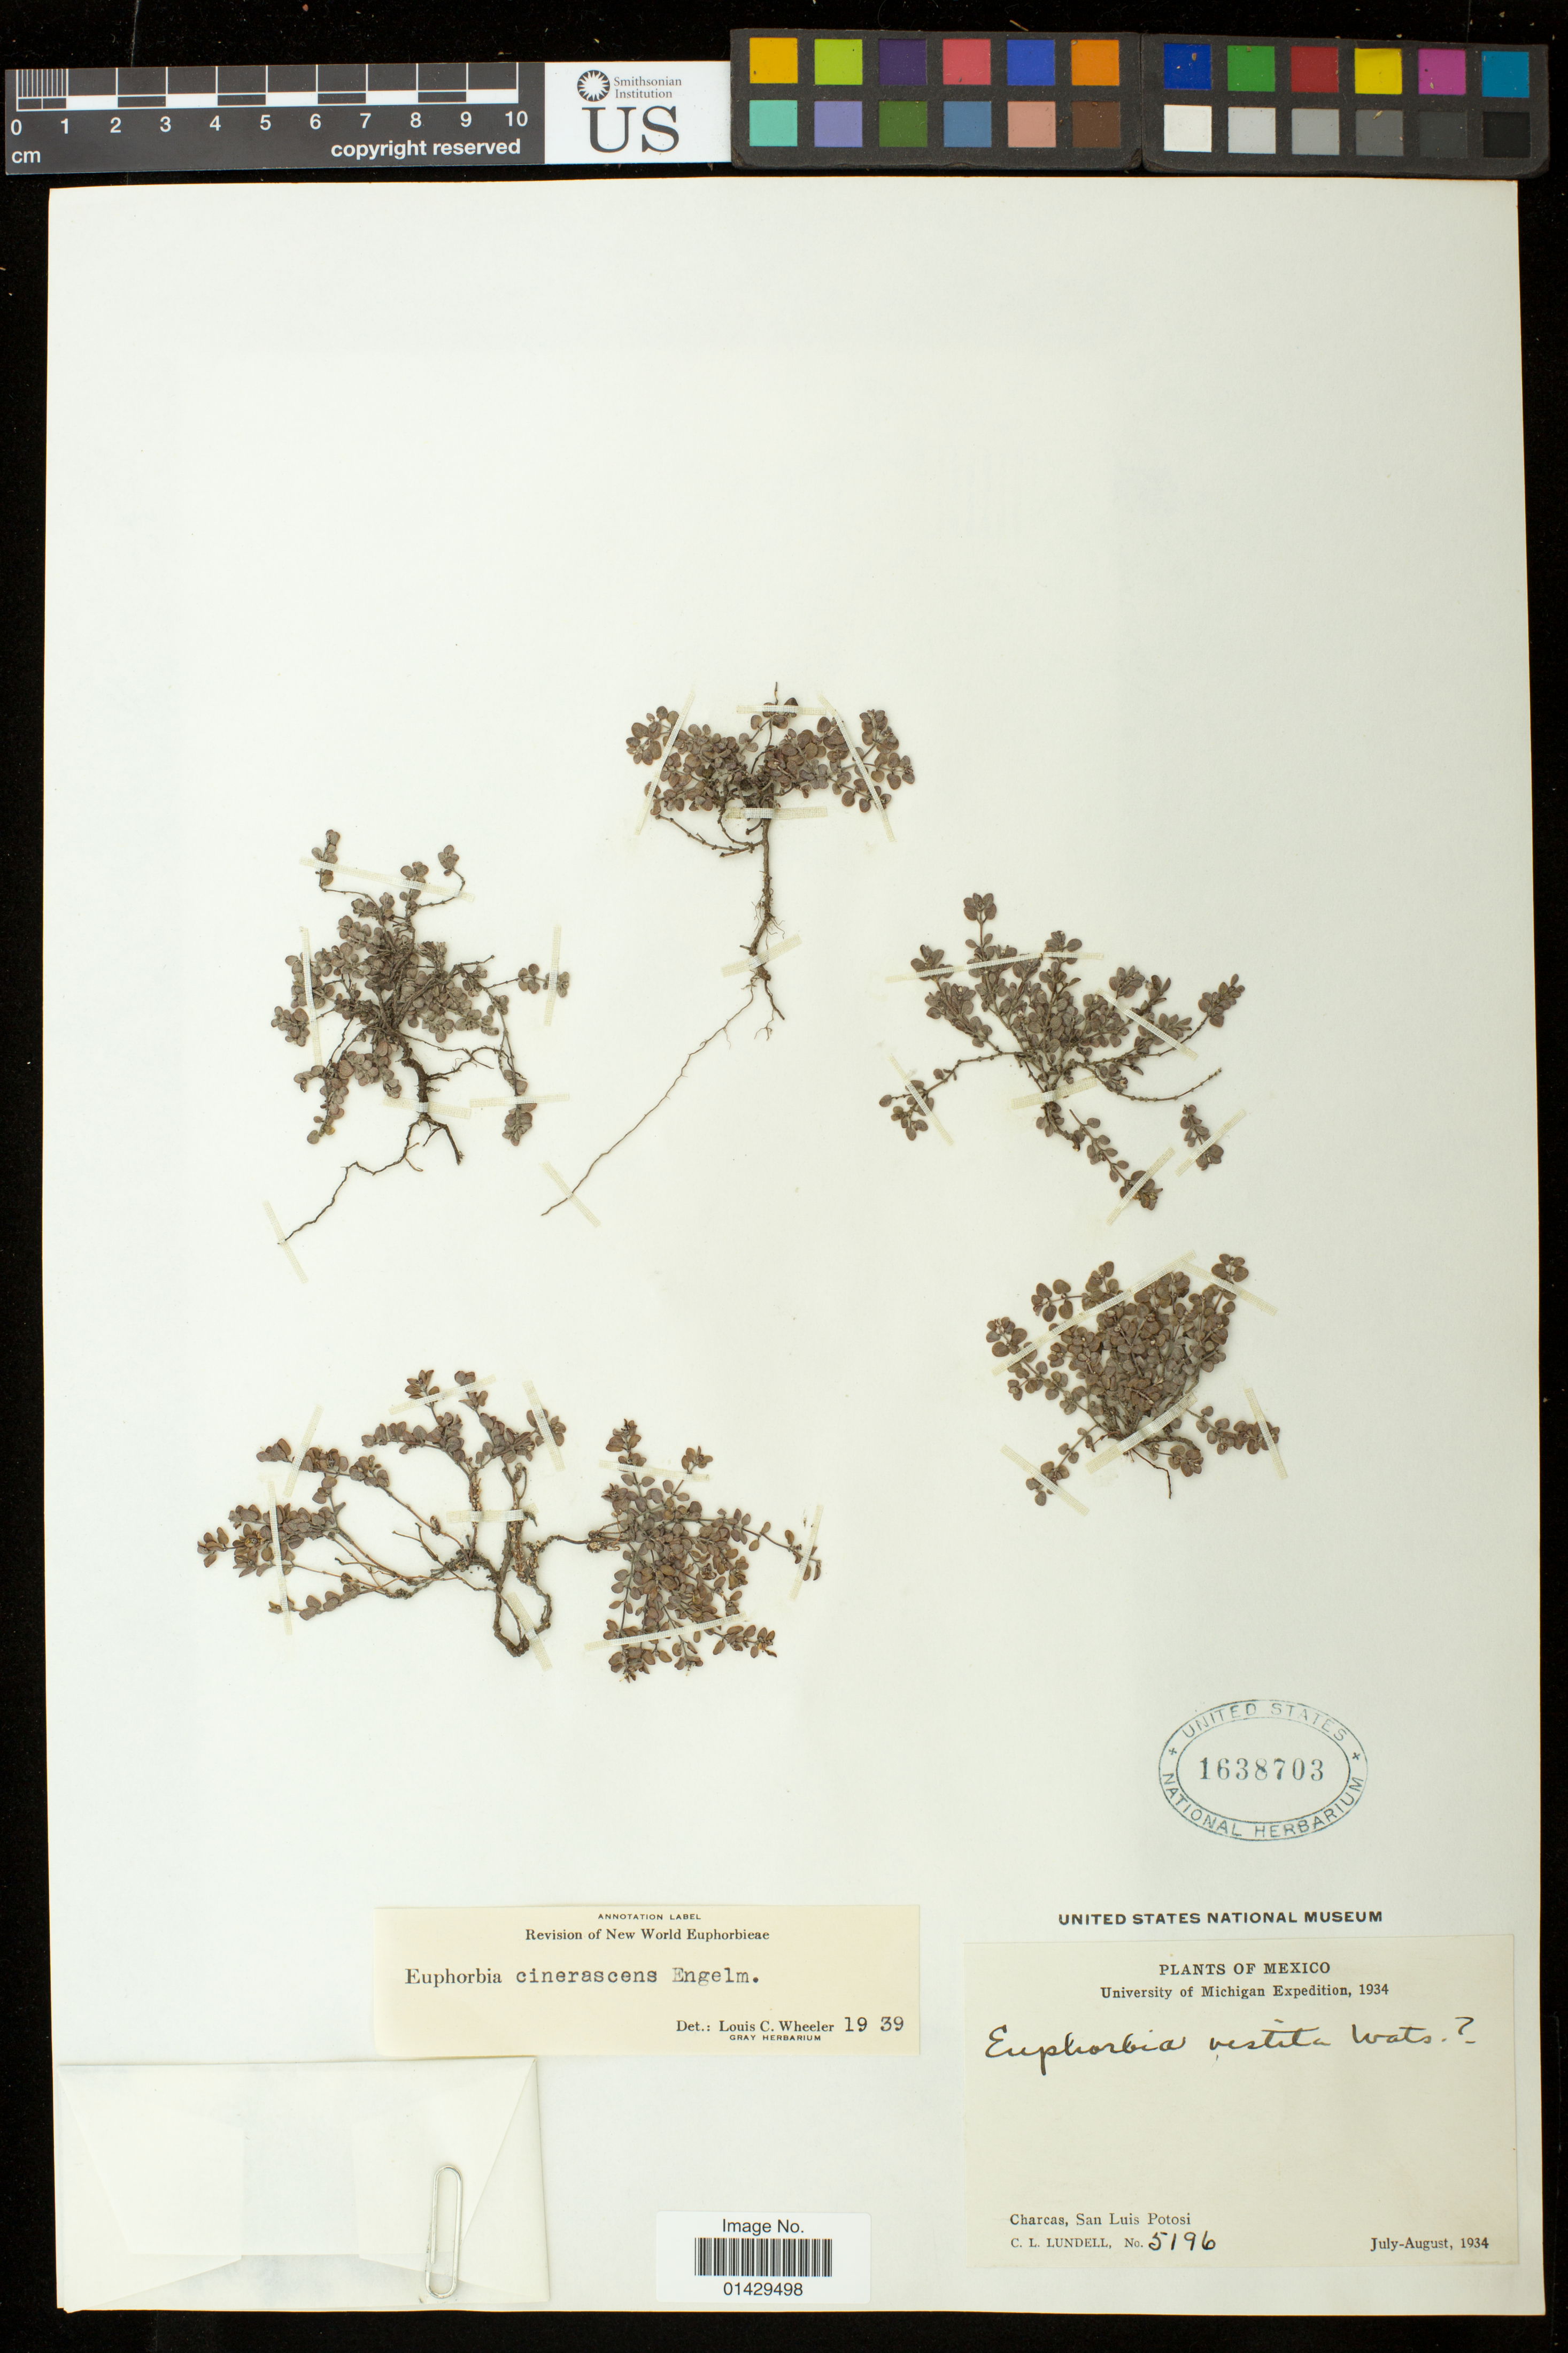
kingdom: Plantae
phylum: Tracheophyta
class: Magnoliopsida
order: Malpighiales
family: Euphorbiaceae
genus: Euphorbia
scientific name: Euphorbia cinerascens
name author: Engelm. in Emory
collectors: C. L. Lundell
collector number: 5196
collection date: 1934-07/1934-08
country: Mexico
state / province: San Luis Potosí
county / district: Charcas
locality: Charcas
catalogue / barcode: US 1638703